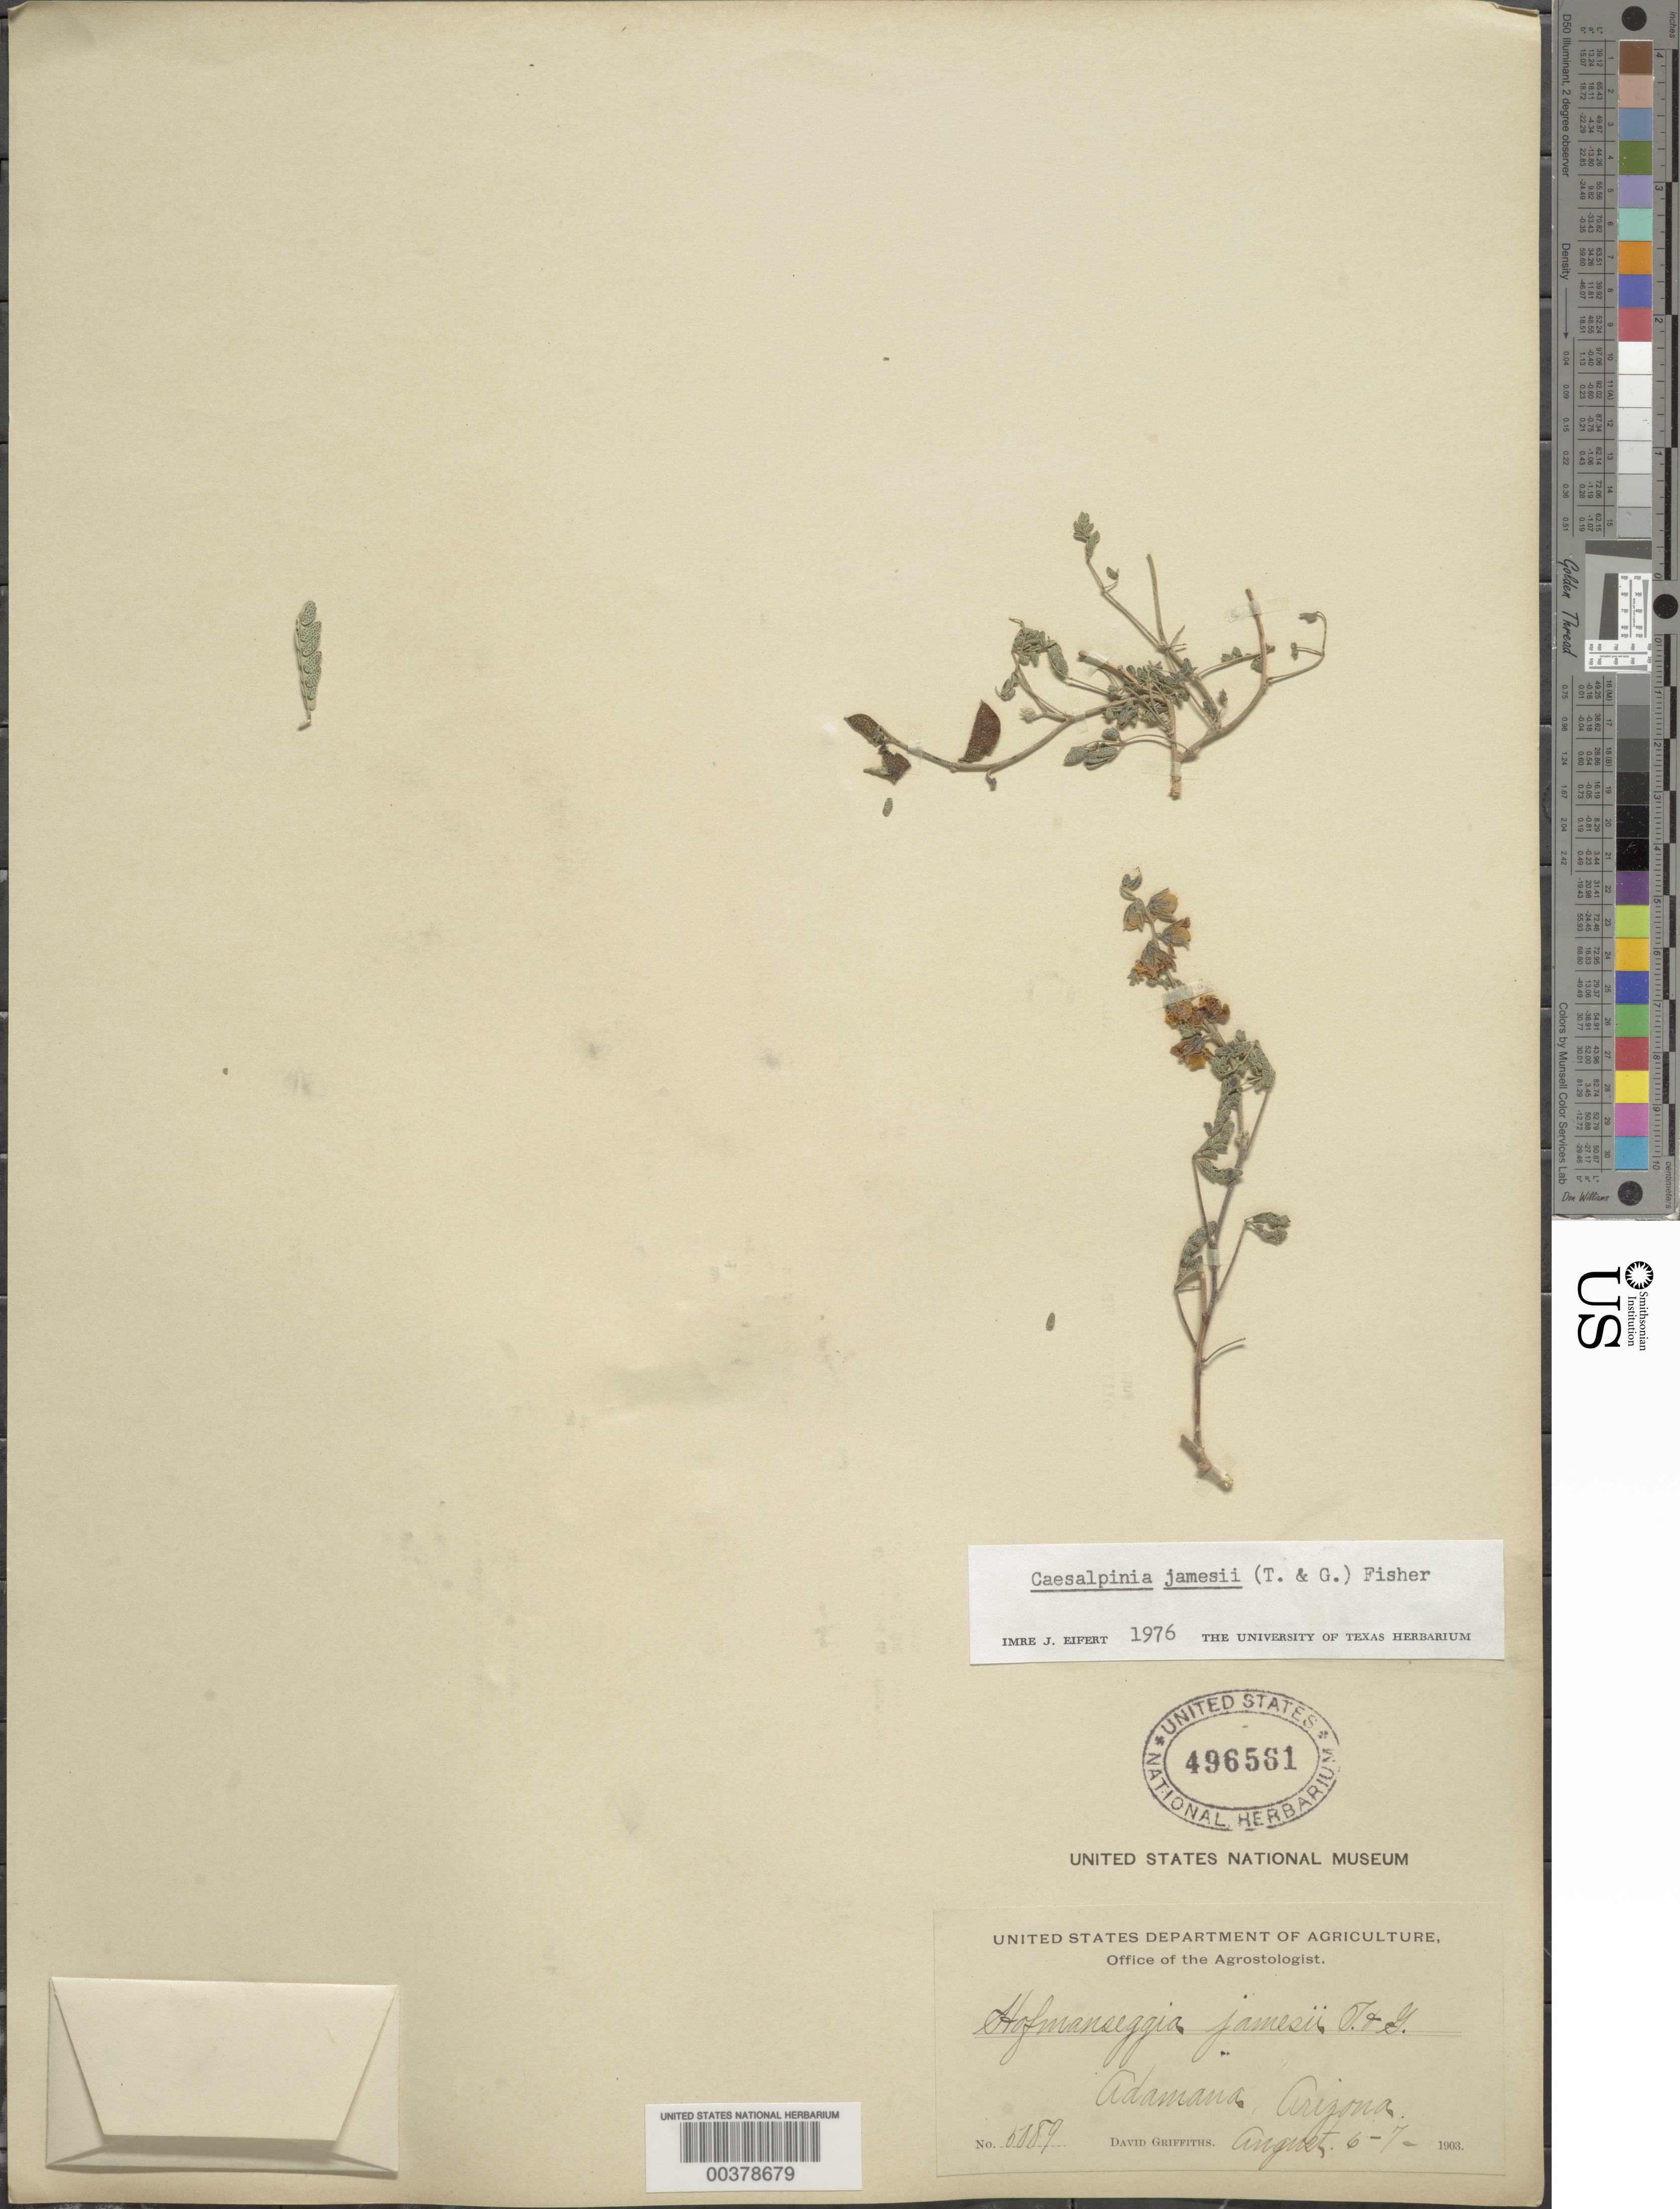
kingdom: Plantae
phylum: Tracheophyta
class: Magnoliopsida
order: Fabales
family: Fabaceae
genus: Pomaria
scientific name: Pomaria jamesii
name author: (Torr. & A. Gray) Walp.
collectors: D. Griffiths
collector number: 5089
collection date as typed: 06 Aug 1903 to 07 Aug 1903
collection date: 1903-08-06/1903-08-07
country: United States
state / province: Arizona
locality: Adamana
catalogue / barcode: US 496561